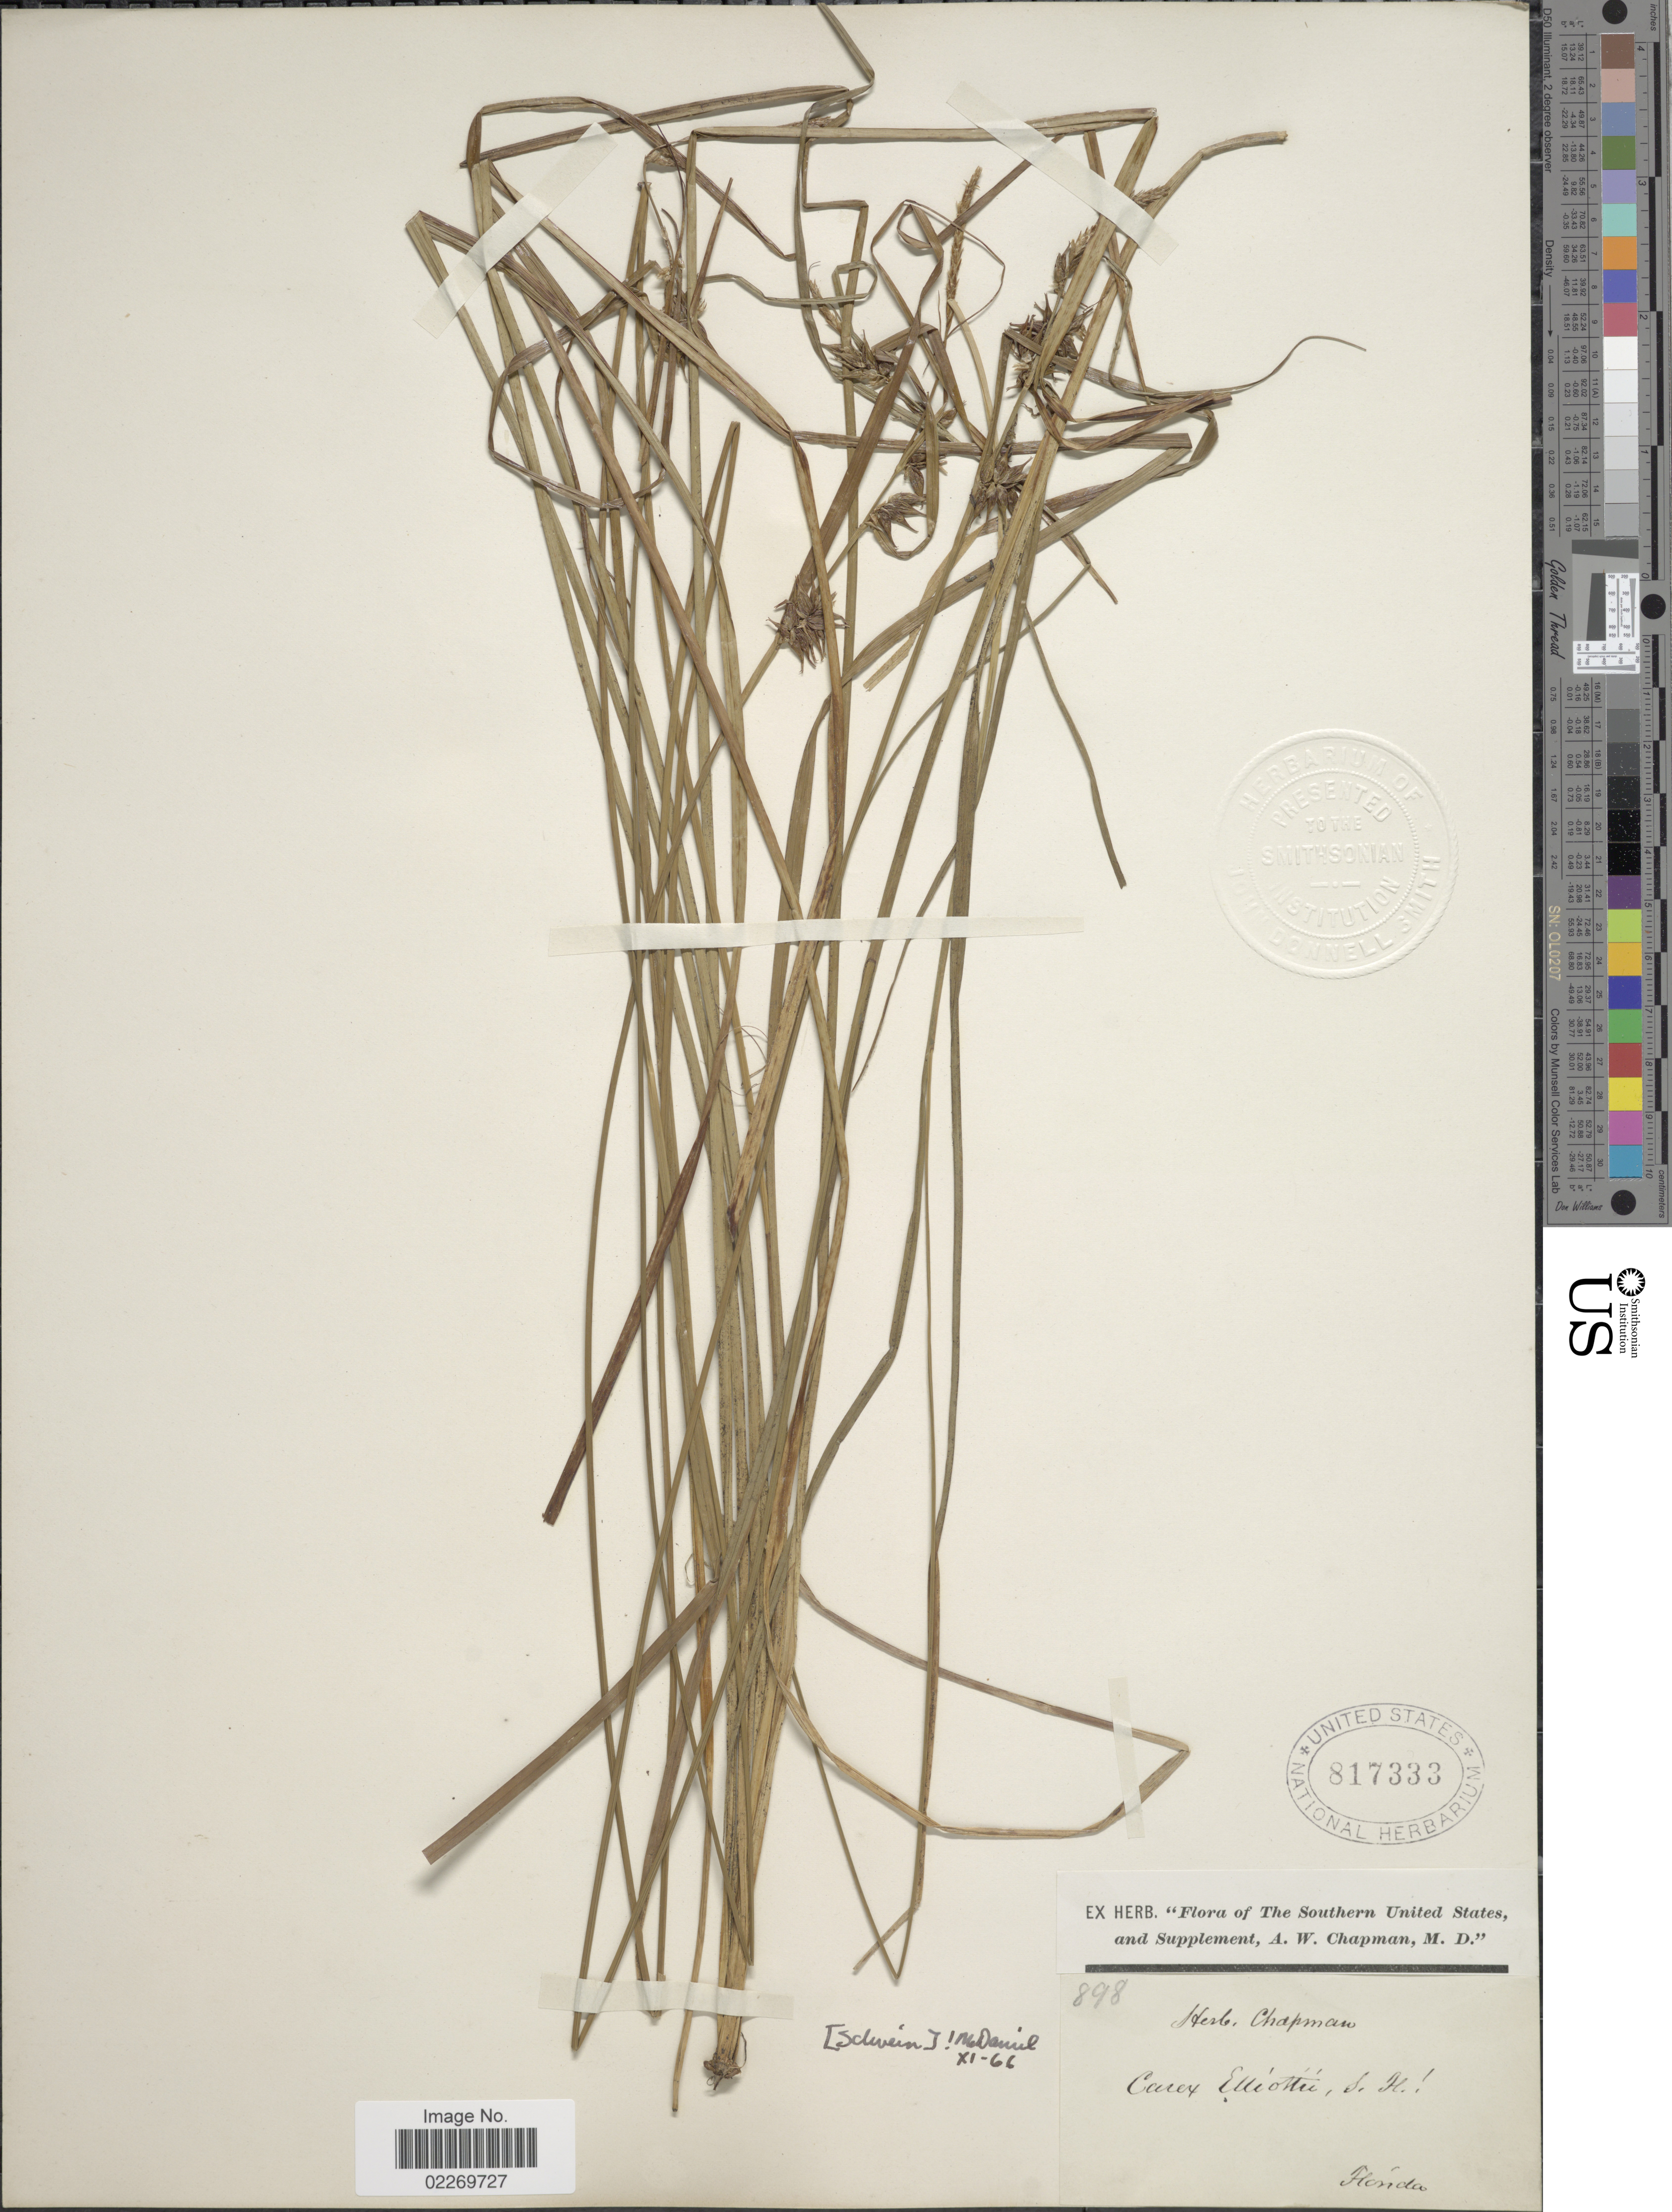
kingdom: Plantae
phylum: Tracheophyta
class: Liliopsida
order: Poales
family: Cyperaceae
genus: Carex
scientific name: Carex elliottii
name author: Schwein. & Torr.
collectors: A. W. Chapman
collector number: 898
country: United States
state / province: Florida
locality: Southern United States, and Supplement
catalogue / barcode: US 817333